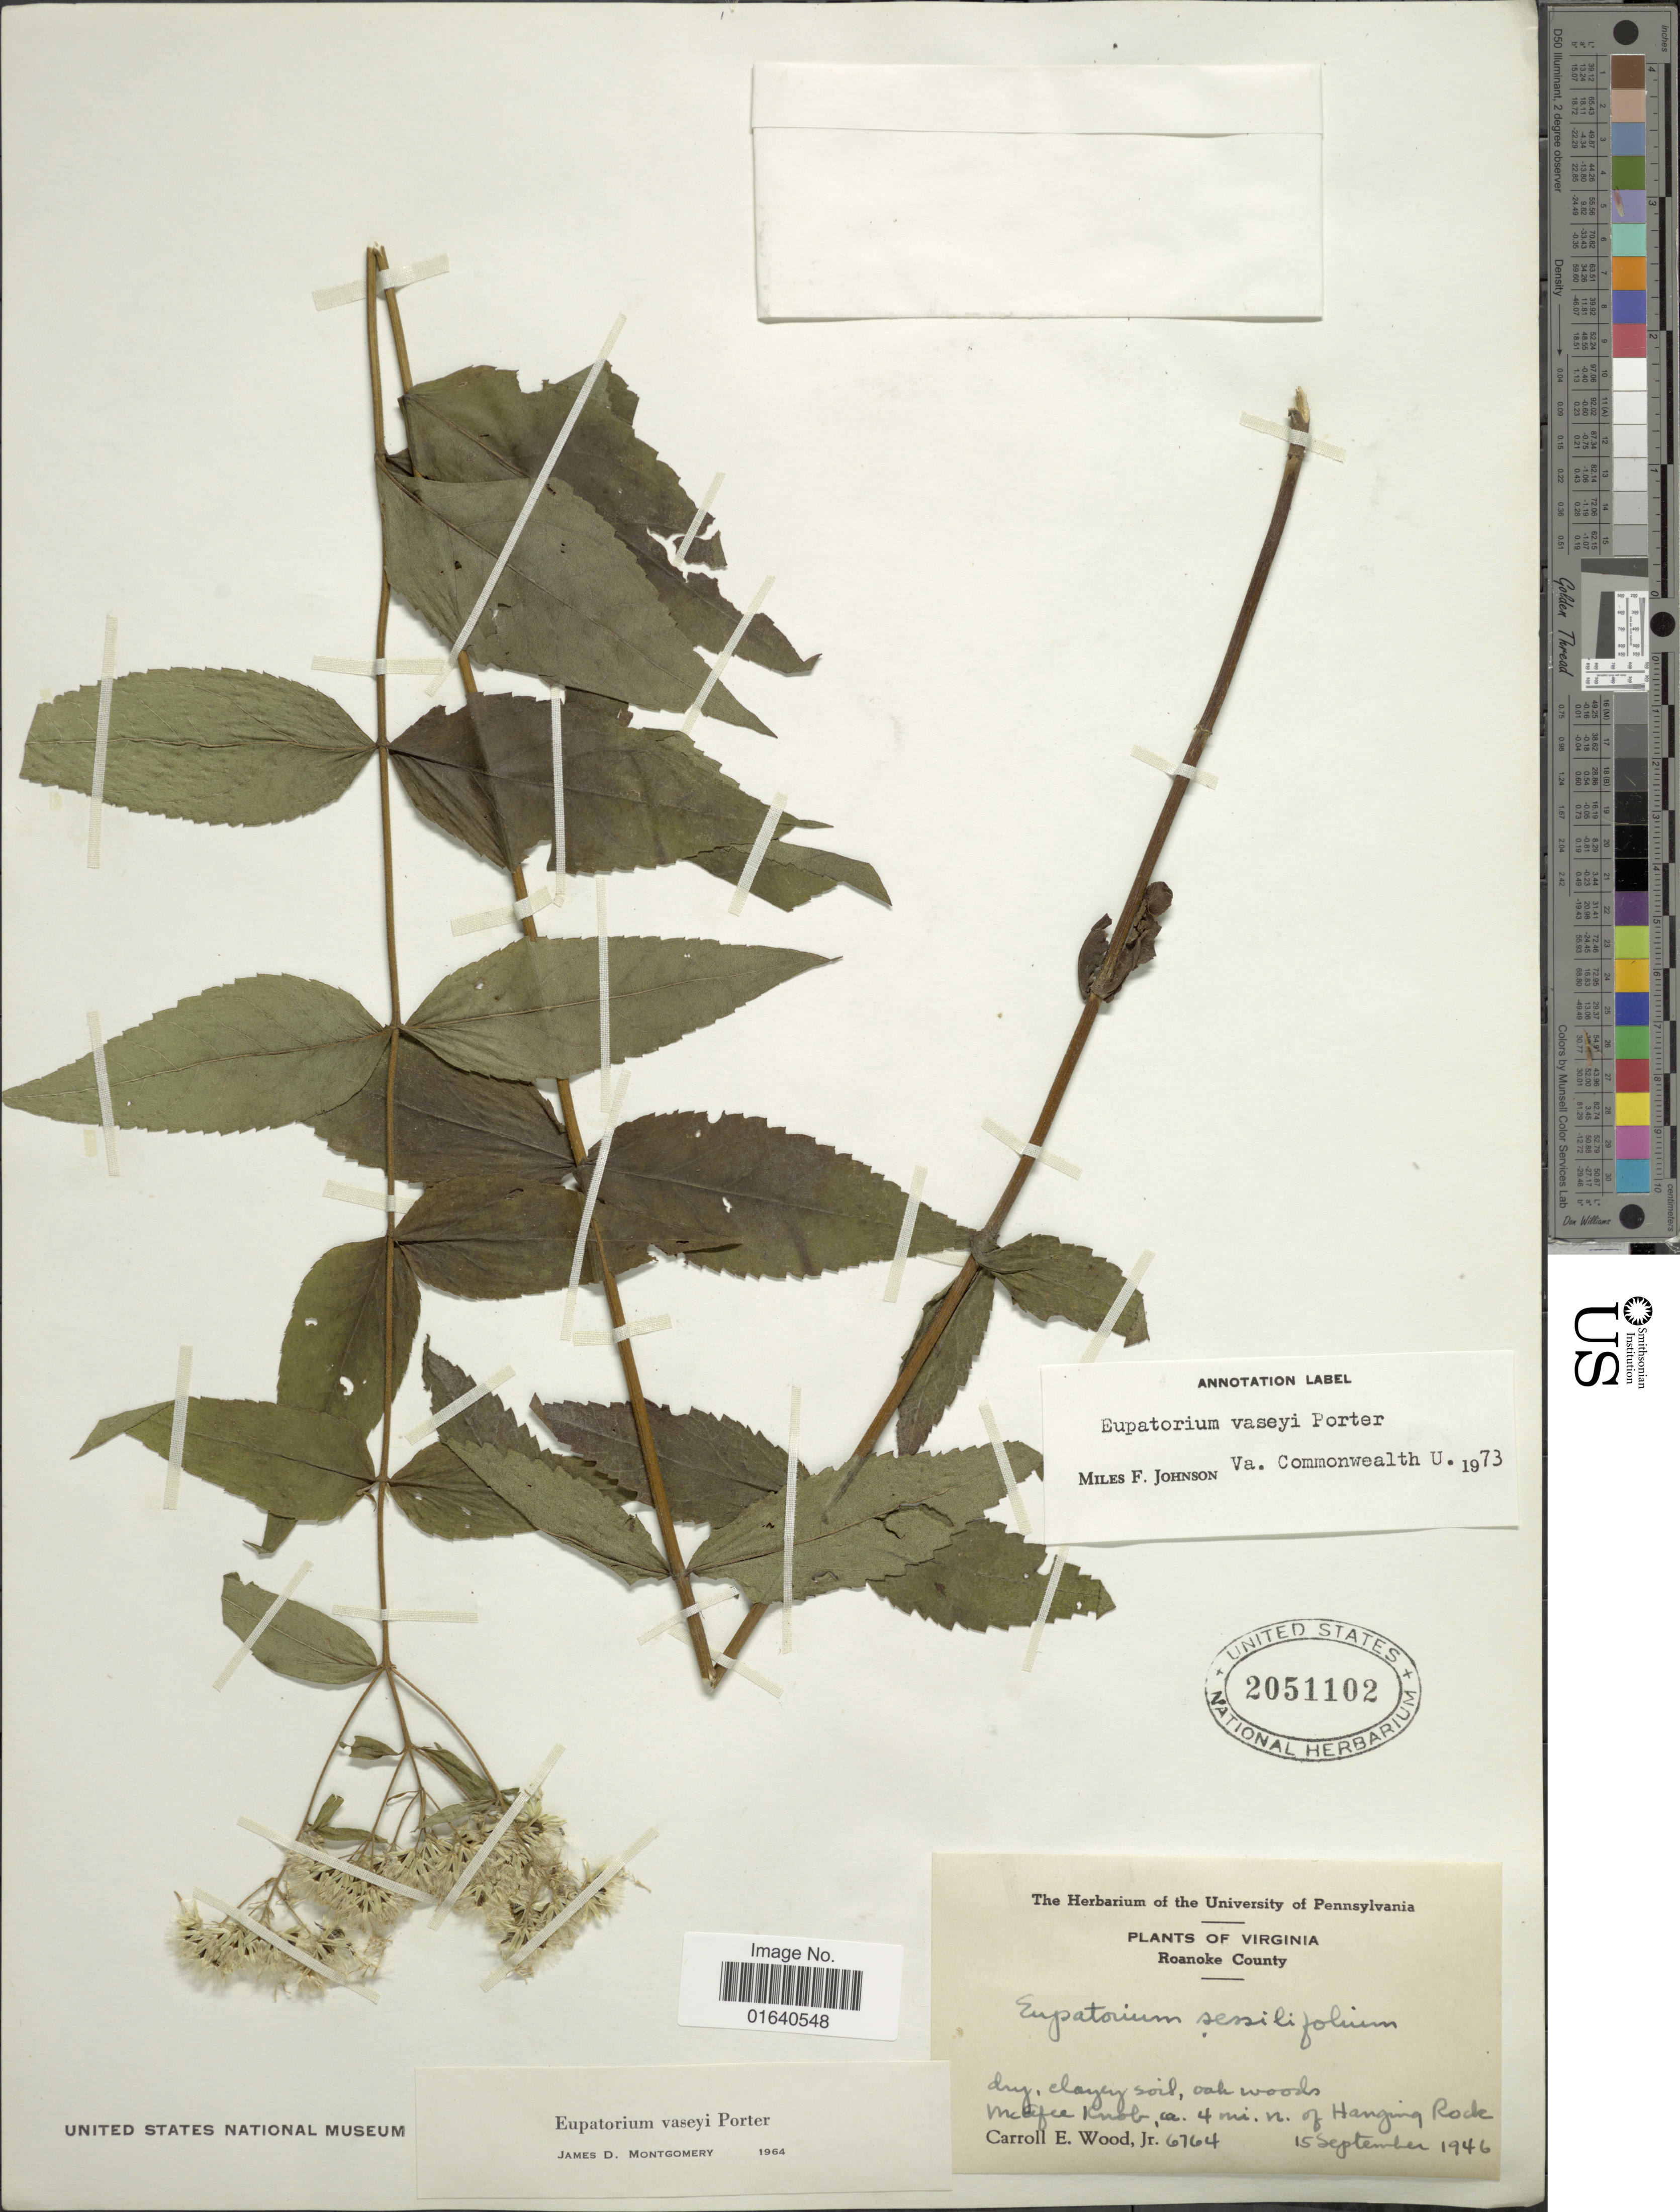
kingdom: Plantae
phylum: Tracheophyta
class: Magnoliopsida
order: Asterales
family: Asteraceae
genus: Eupatorium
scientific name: Eupatorium vaseyi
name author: Porter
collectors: C. E. Wood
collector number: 6164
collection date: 1946-09-15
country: United States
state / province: Virginia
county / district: Roanoke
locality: Roanoke County, Mc Afce Knob, ca. 4 mi.n. of Hanging Rock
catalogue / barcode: US 2051102